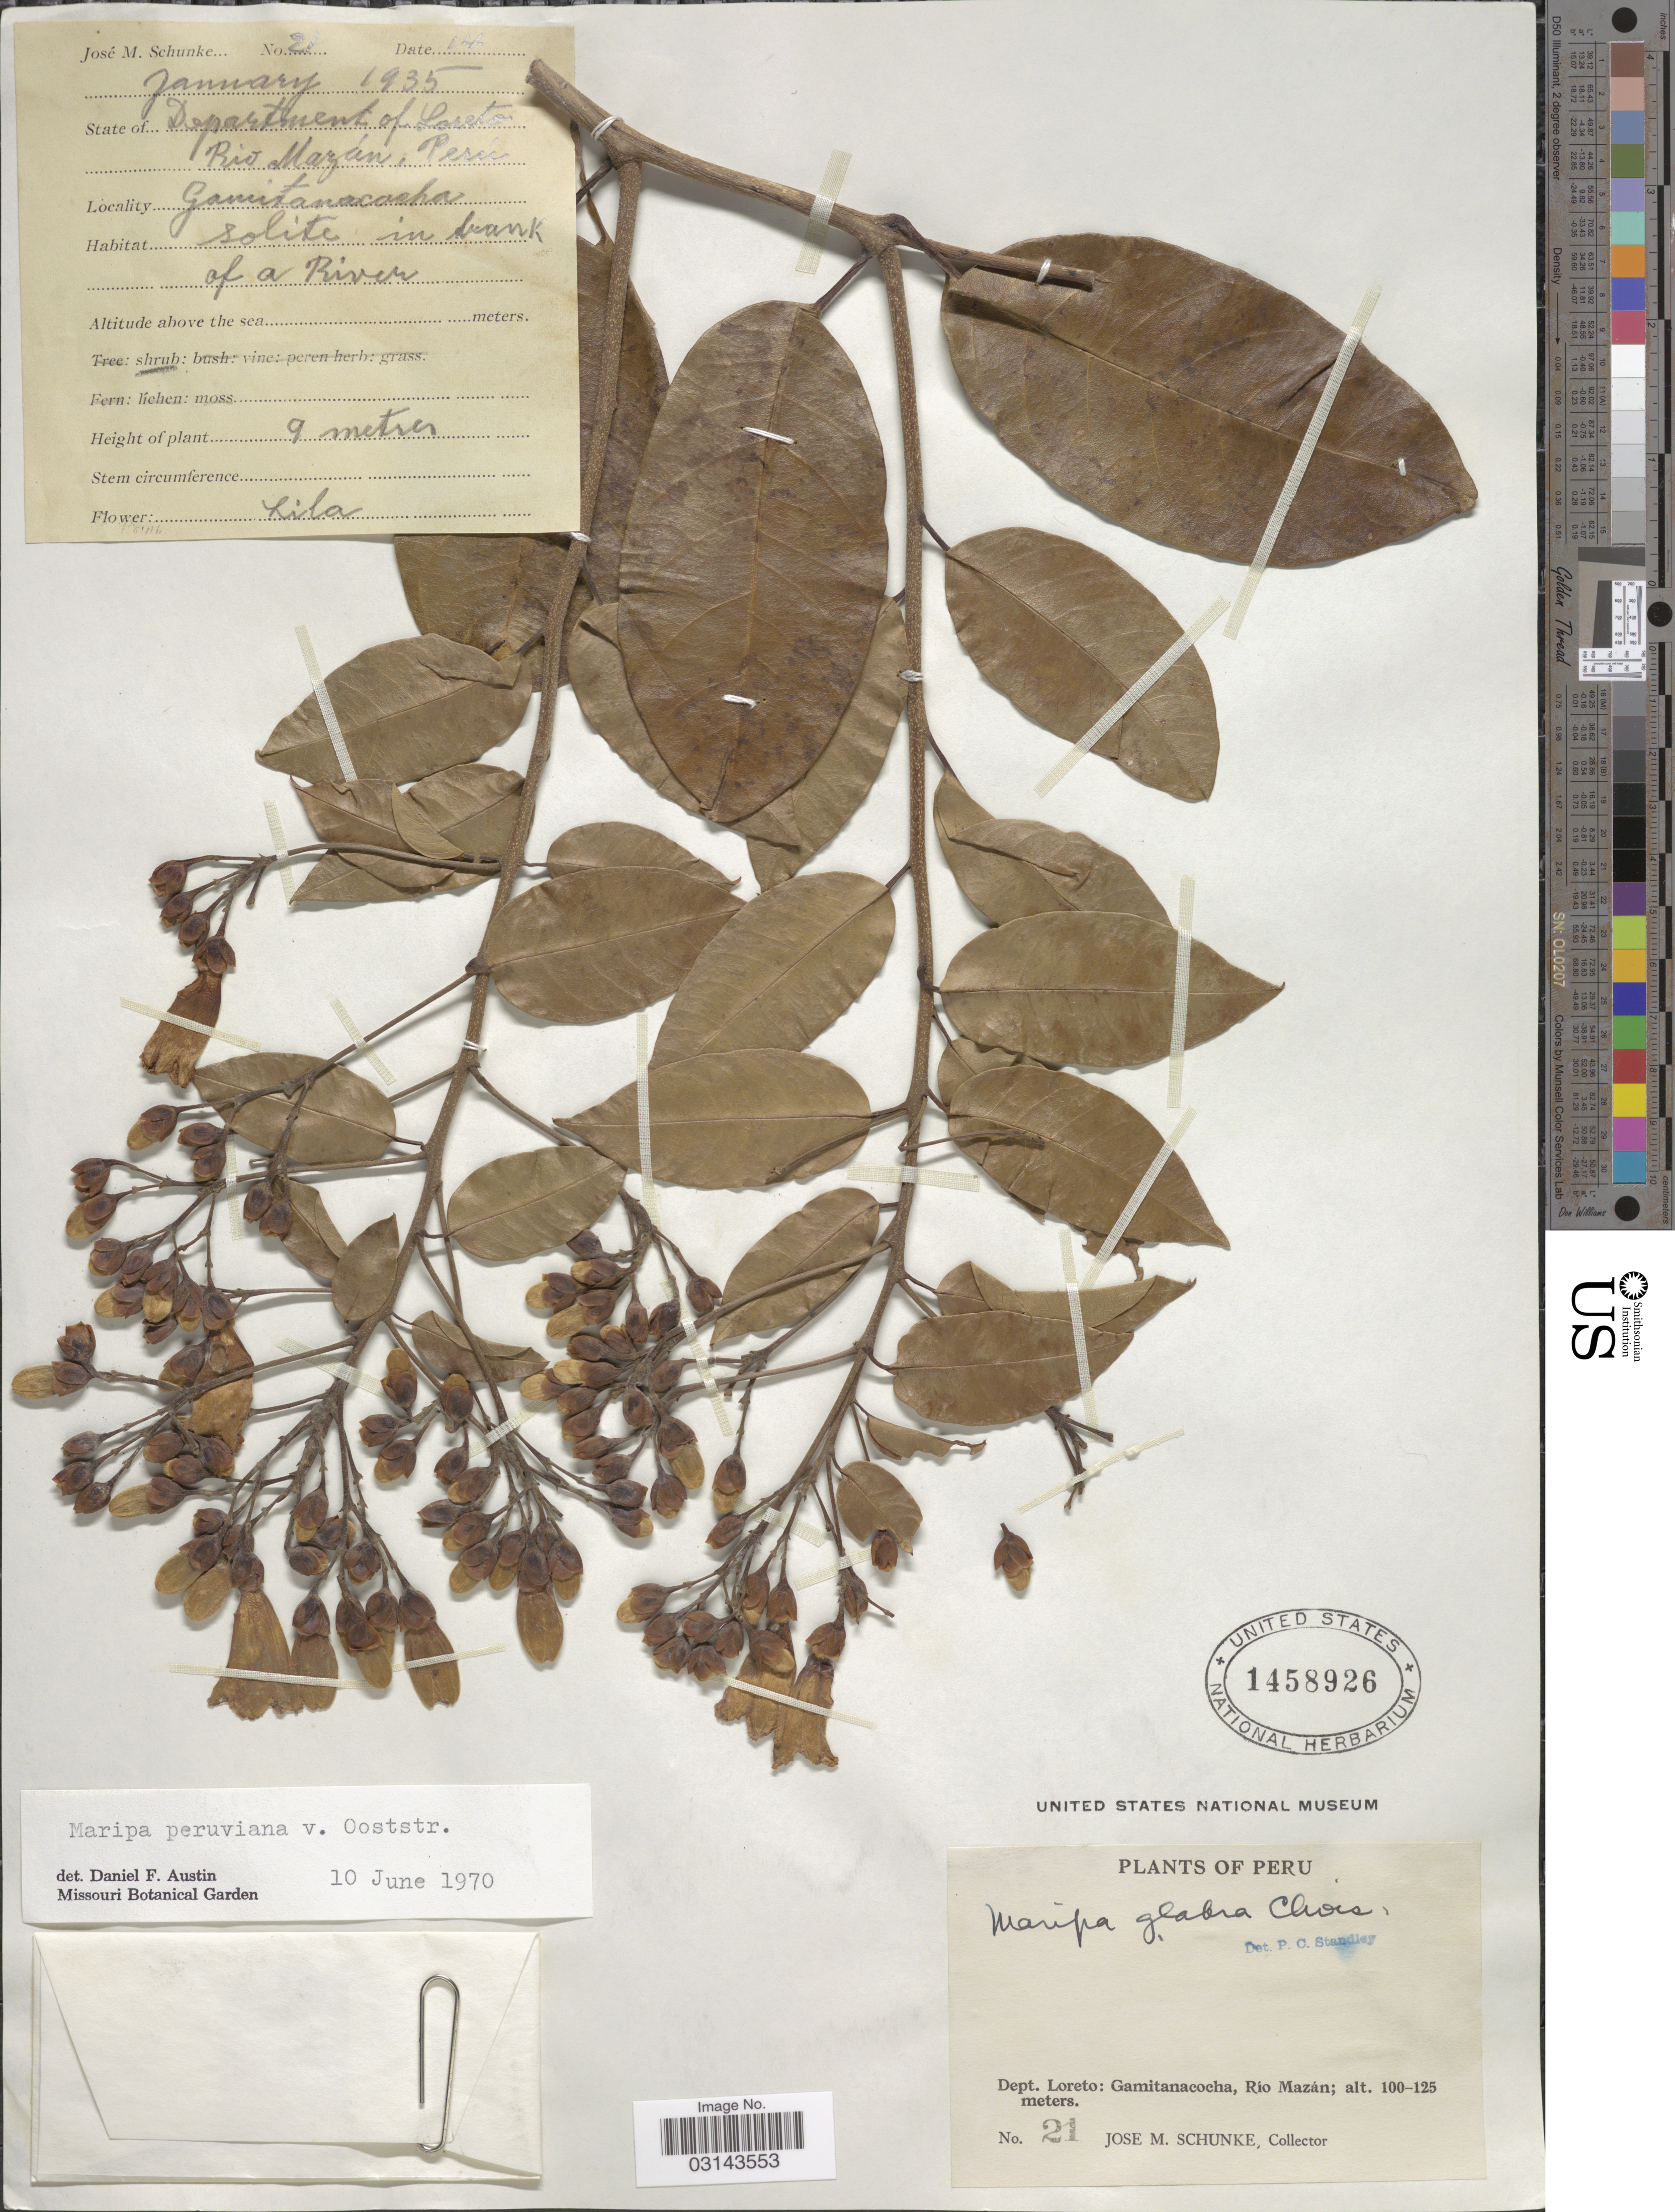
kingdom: Plantae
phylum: Tracheophyta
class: Magnoliopsida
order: Solanales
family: Convolvulaceae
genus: Maripa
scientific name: Maripa peruviana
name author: Ooststr.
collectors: J. M. Schunke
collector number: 21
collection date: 1935-01-14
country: Peru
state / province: Loreto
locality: Dept. Loreto: Gamitanacocha, Río Mazán.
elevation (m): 100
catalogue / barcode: US 1458926